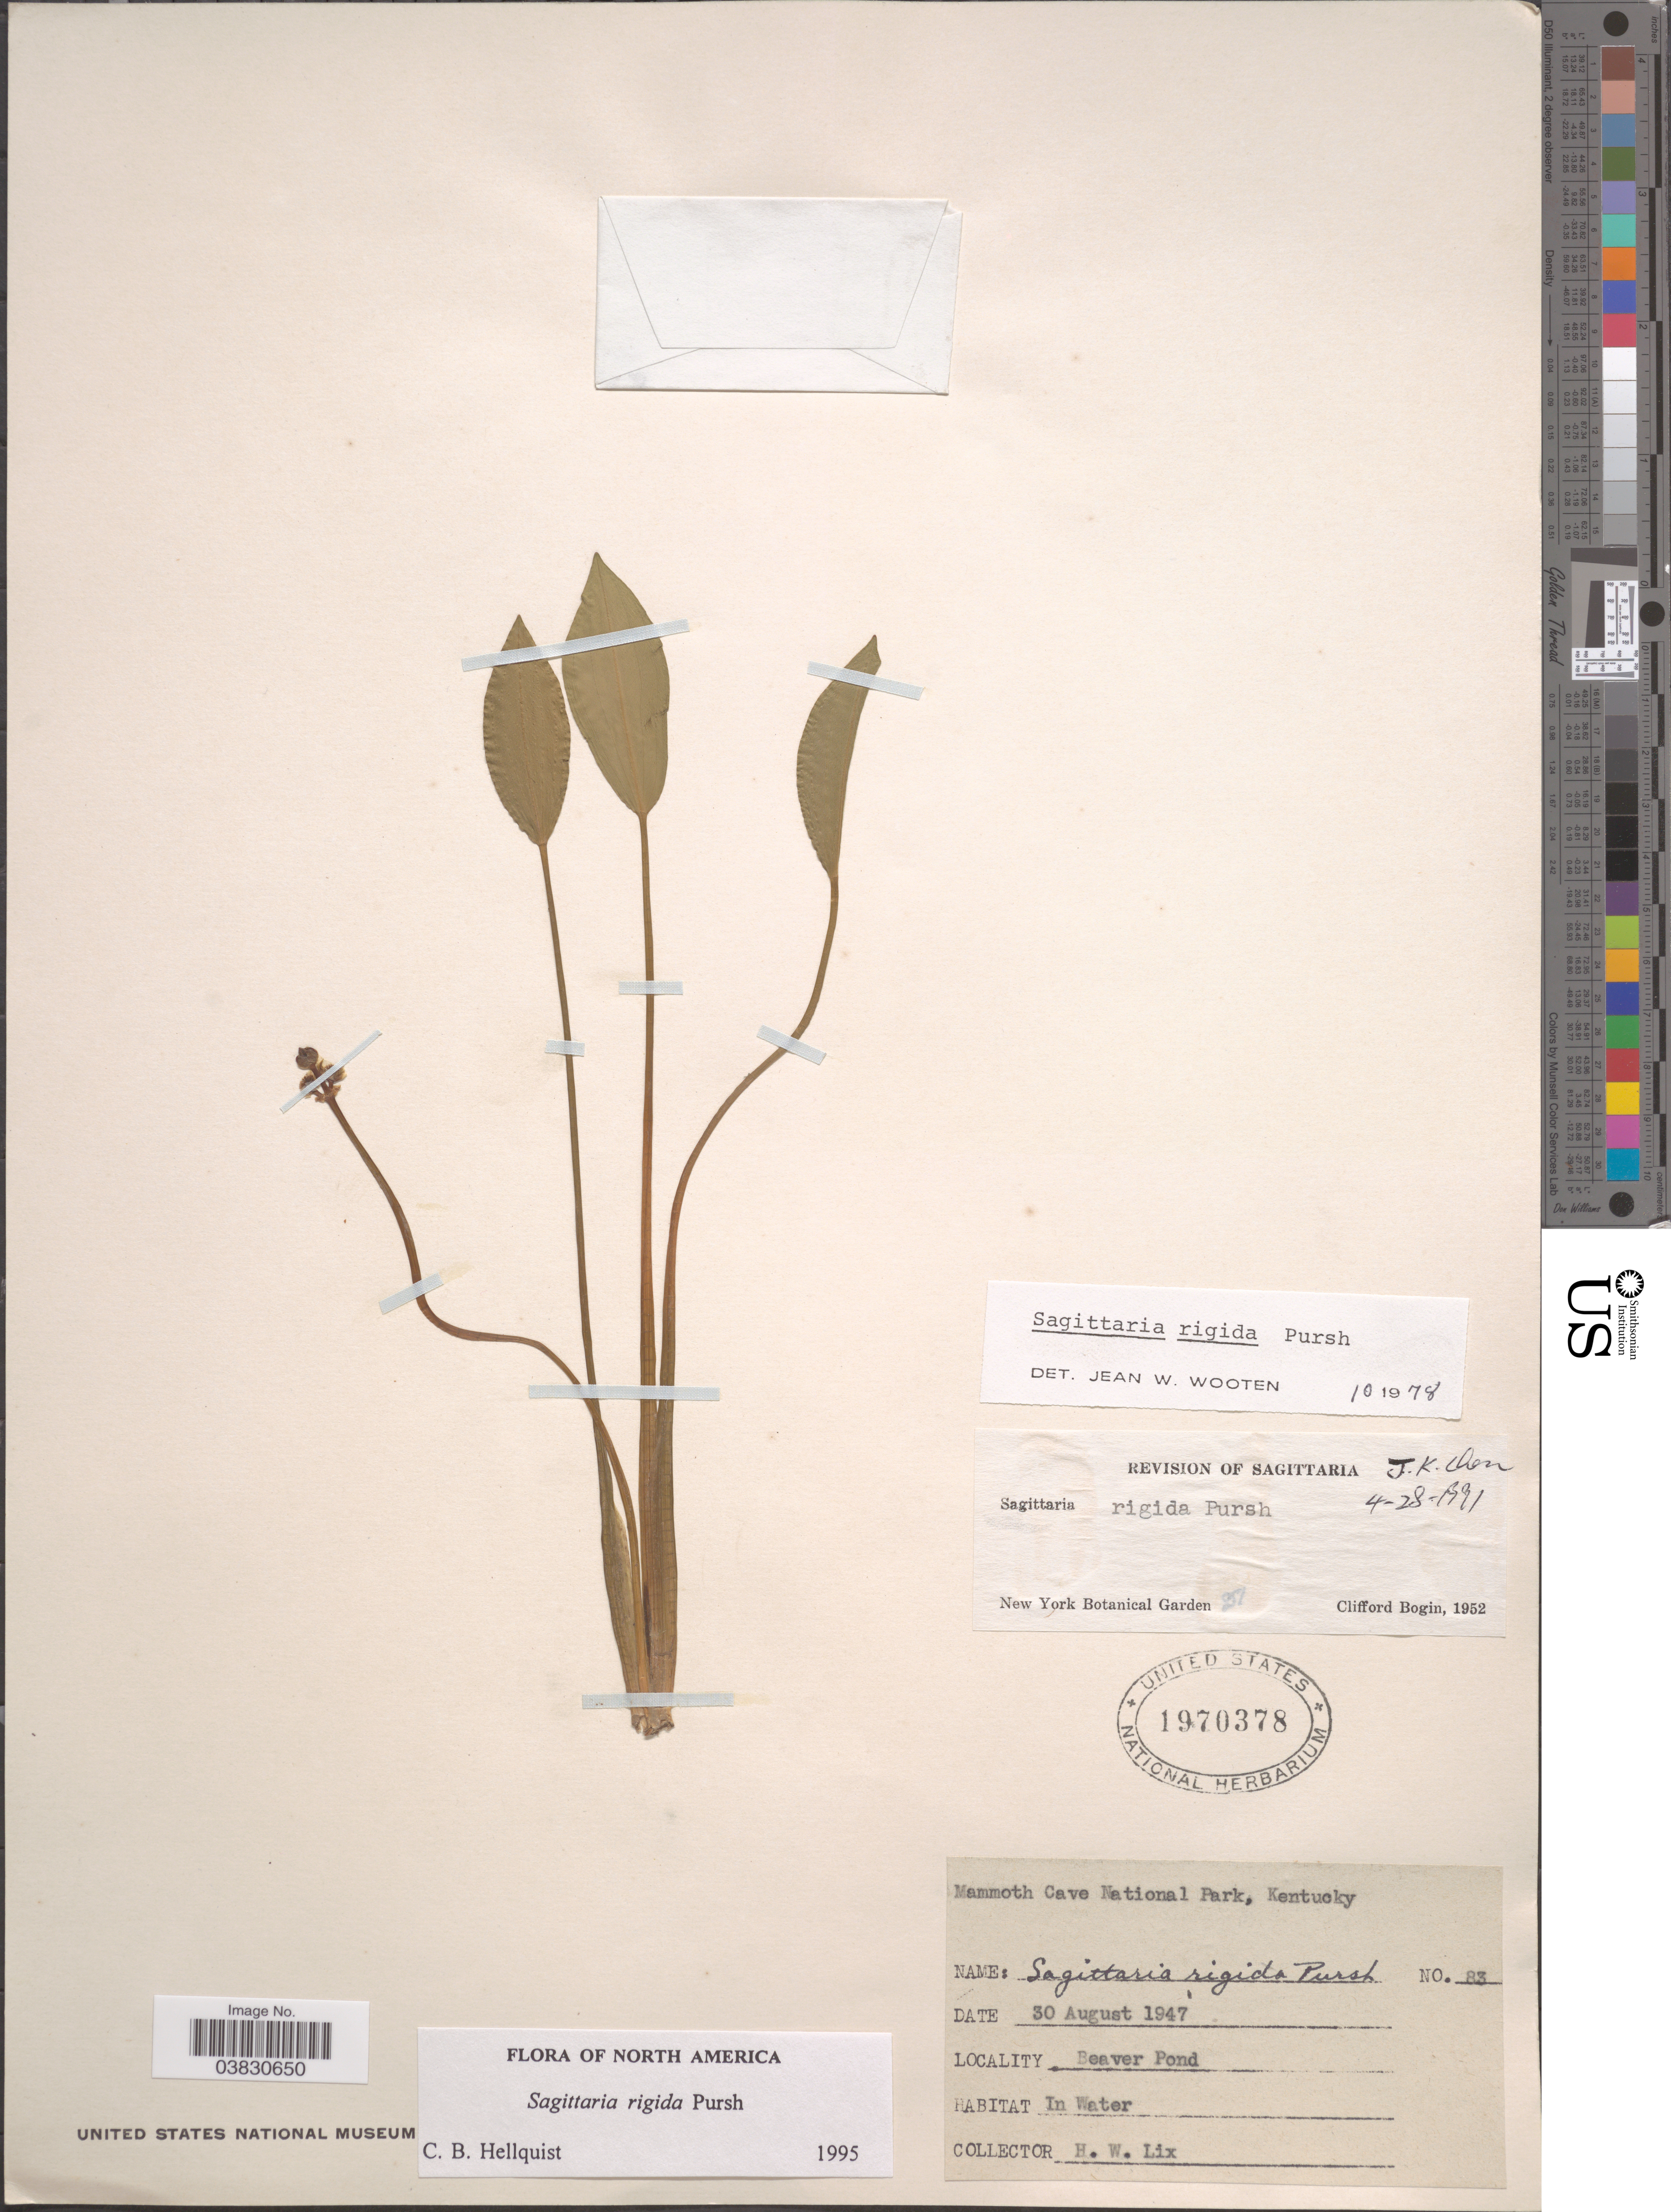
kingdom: Plantae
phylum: Tracheophyta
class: Liliopsida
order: Alismatales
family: Alismataceae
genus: Sagittaria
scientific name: Sagittaria rigida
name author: Pursh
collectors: H. W. Lix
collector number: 83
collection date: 1947-08-30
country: United States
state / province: Kentucky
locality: Mammoth Cave National Park. Beaver Pond.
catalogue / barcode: US 1970378